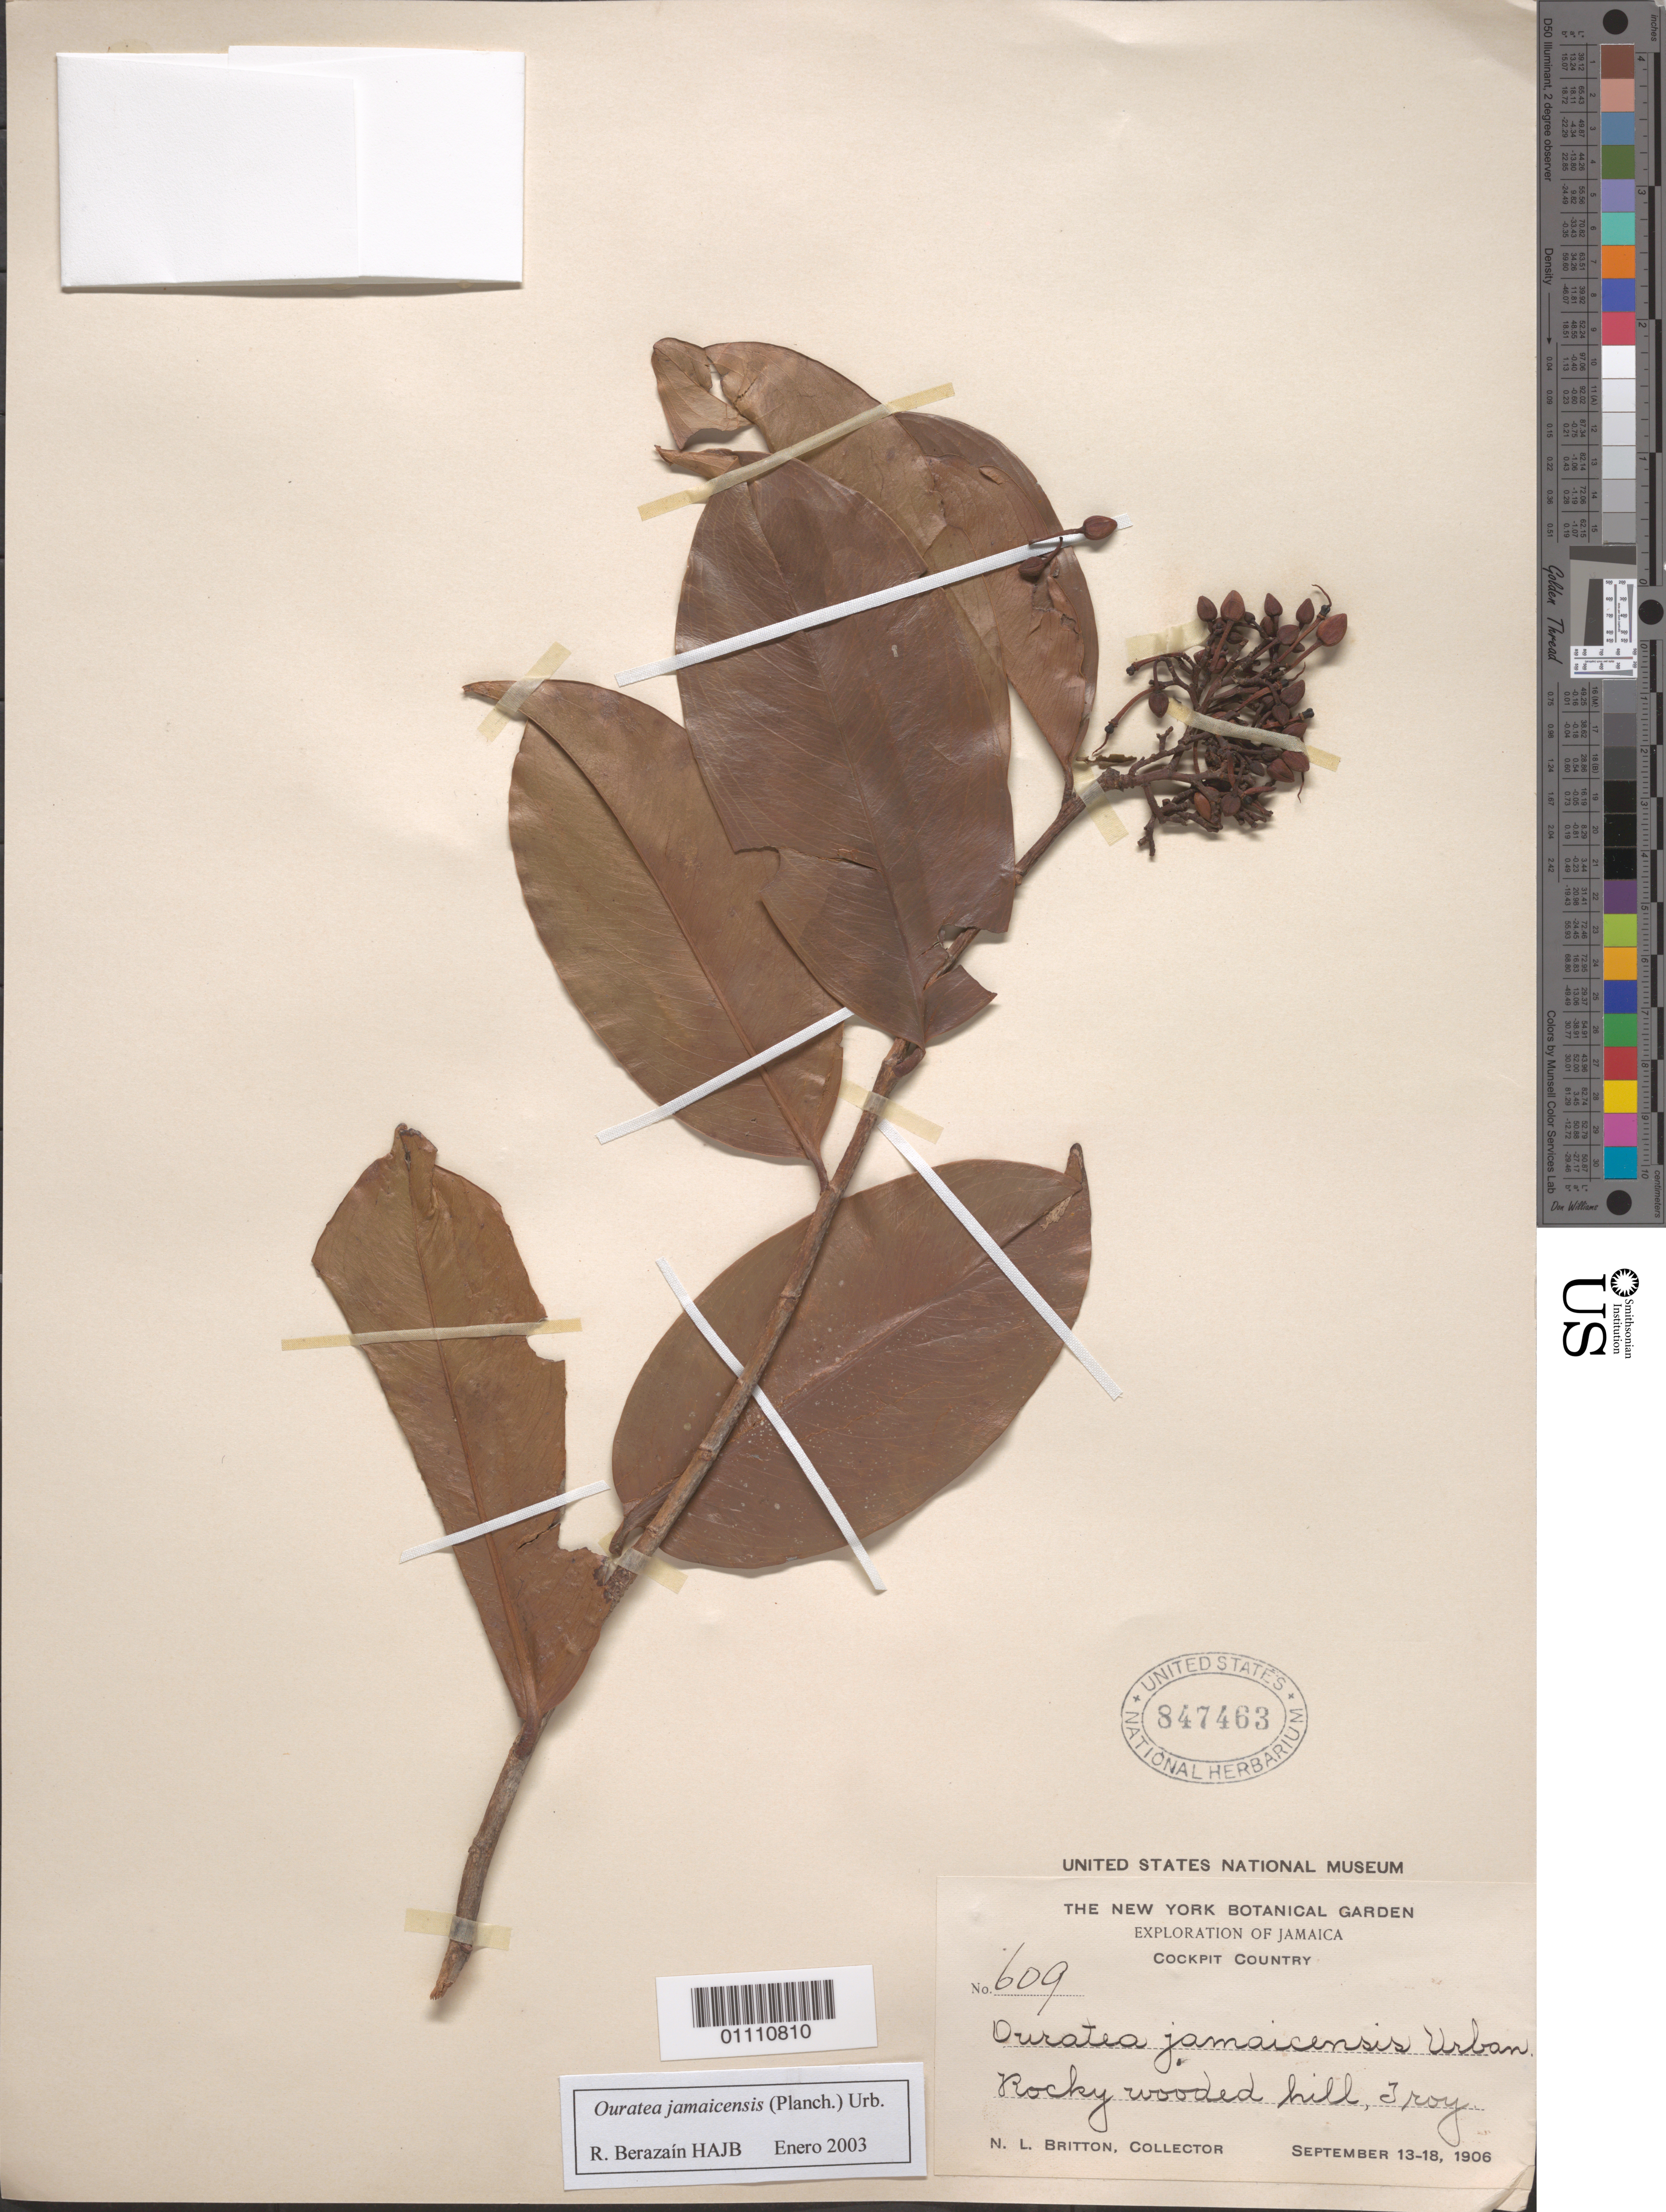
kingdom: Plantae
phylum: Tracheophyta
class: Magnoliopsida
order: Malpighiales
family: Ochnaceae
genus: Ouratea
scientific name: Ouratea jamaicensis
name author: (Planch.) Urb.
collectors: N. Britton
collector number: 609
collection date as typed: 13 Sep 1906 to 18 Sep 1906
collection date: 1906-09-13/1906-09-18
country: Jamaica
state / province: Trelawny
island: Jamaica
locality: Rocky wooded hill, Troy, Cockpit Country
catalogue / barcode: US 847463